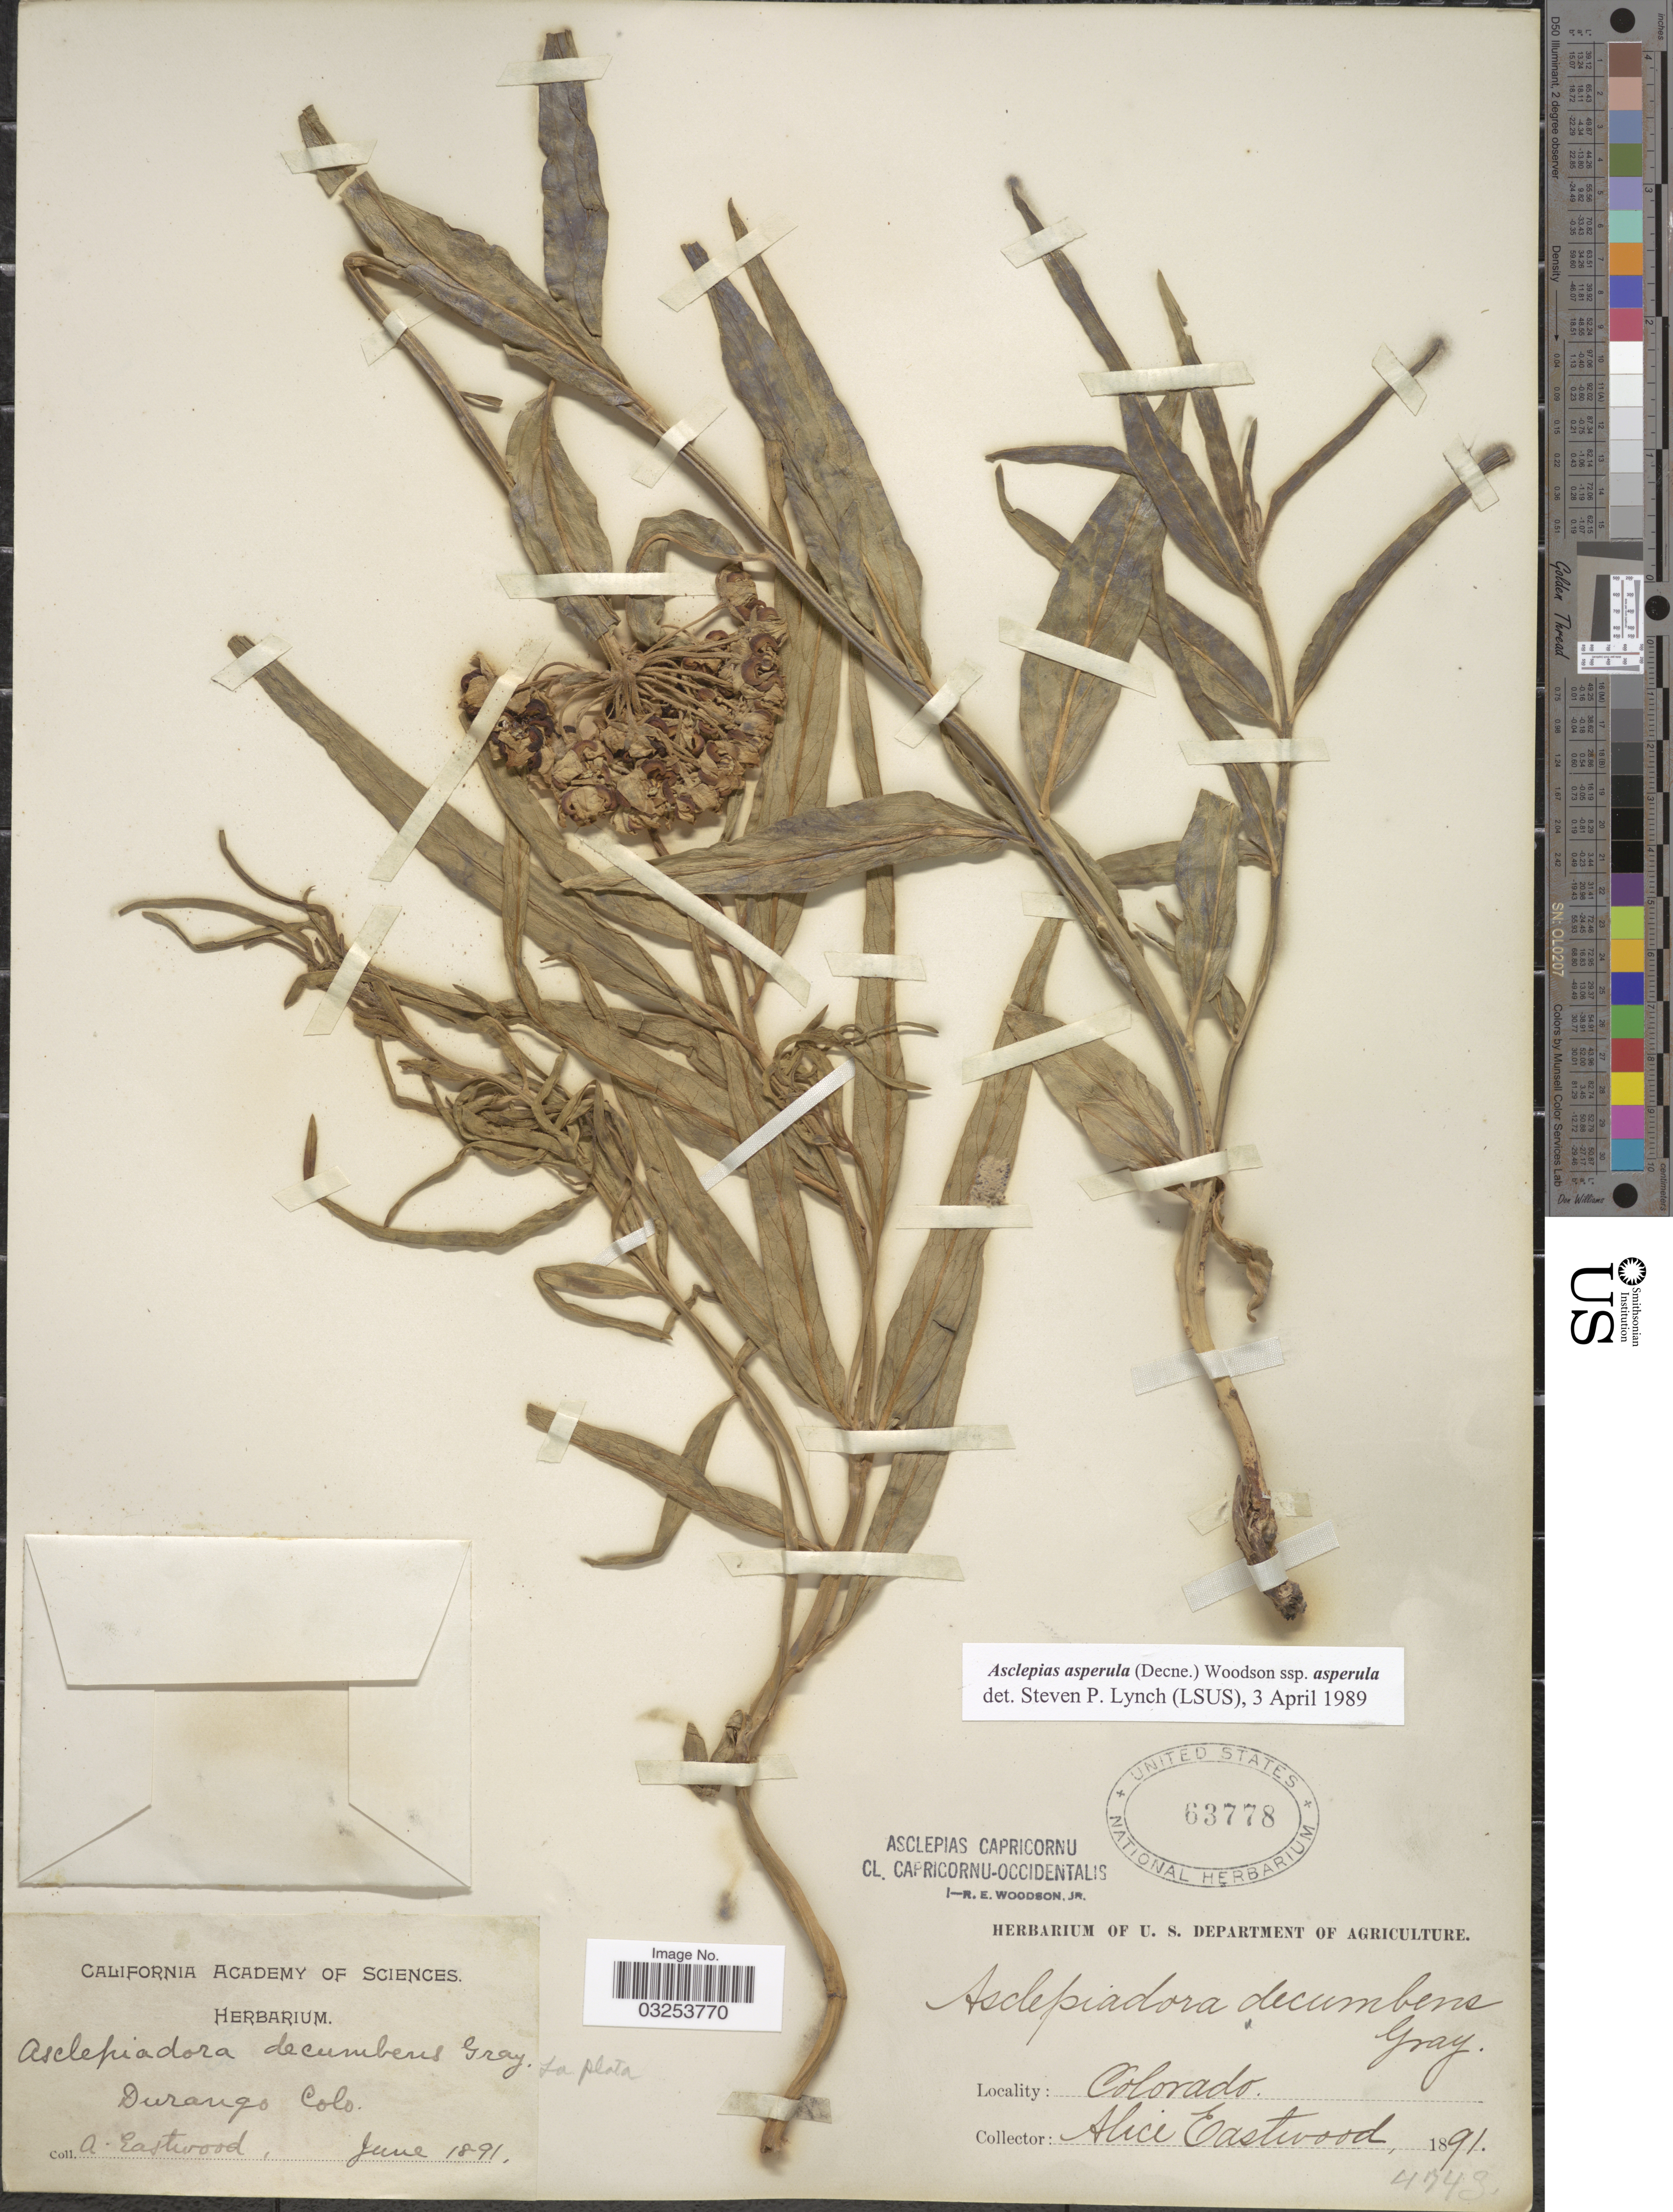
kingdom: Plantae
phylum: Tracheophyta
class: Magnoliopsida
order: Gentianales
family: Apocynaceae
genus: Asclepias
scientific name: Asclepias asperula subsp. asperula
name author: (Decne.) Woodson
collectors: A. Eastwood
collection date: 1891-06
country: United States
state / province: Colorado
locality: Durango.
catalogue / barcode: US 63778